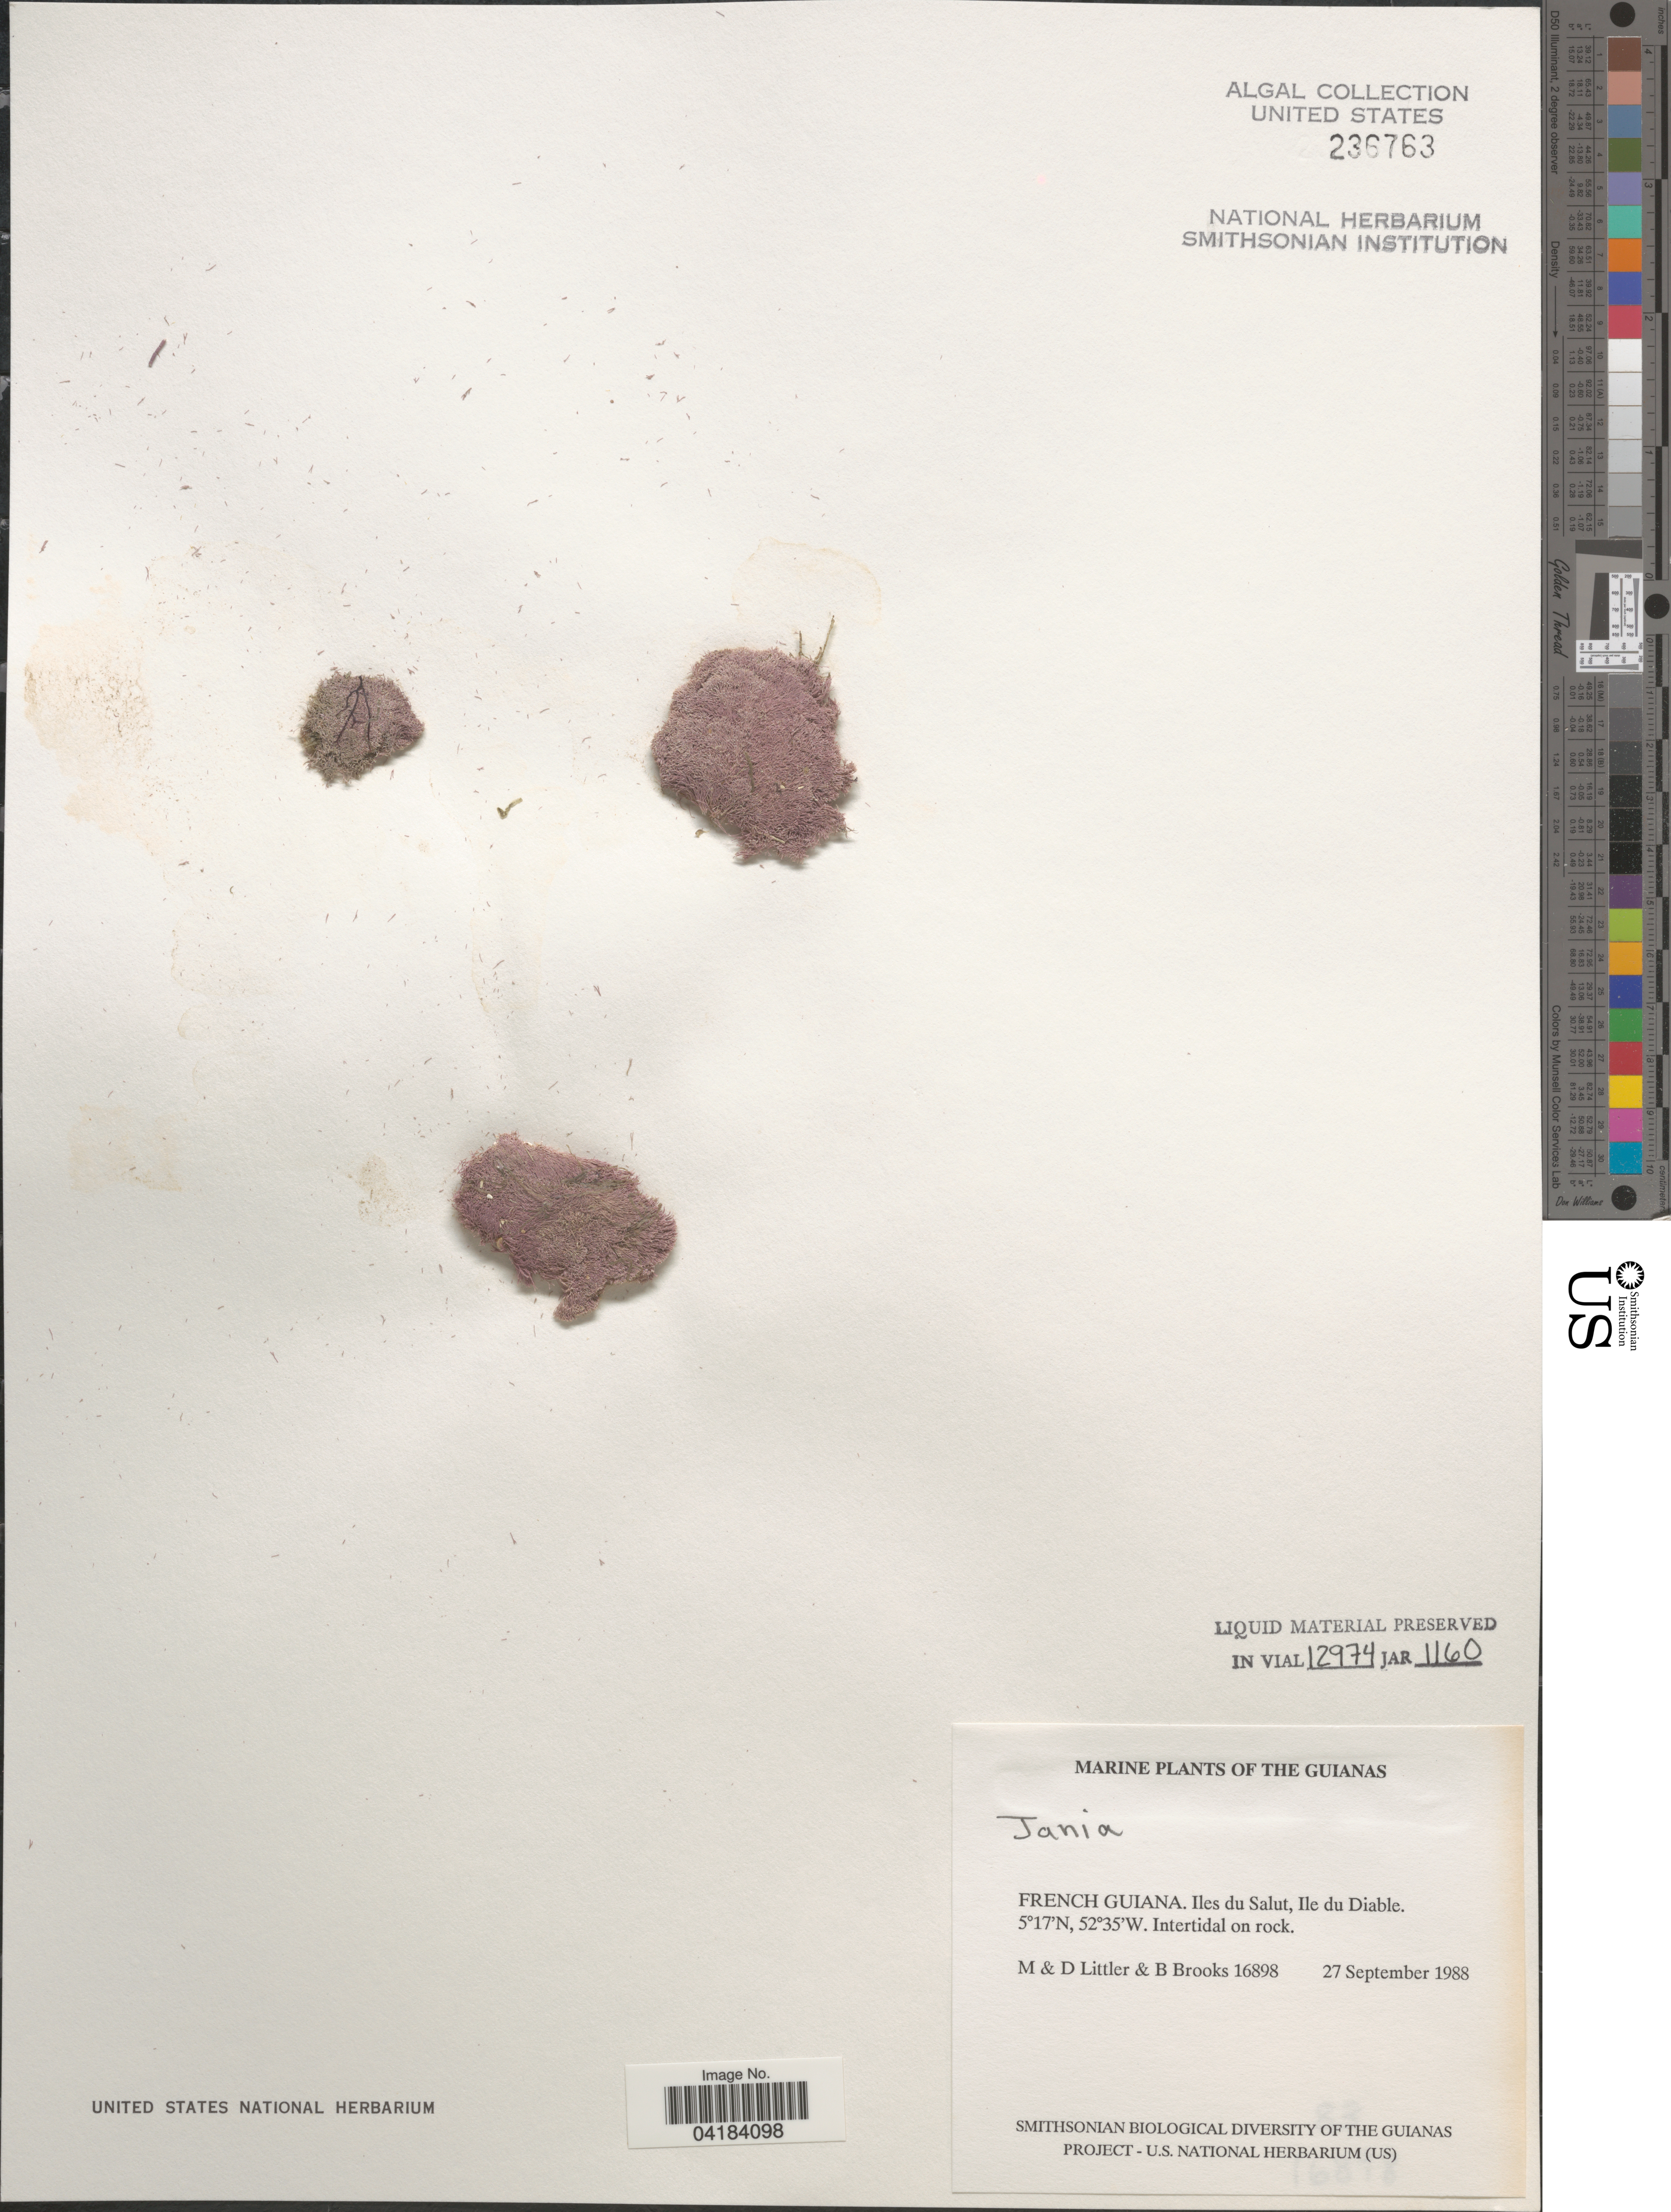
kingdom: Plantae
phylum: Rhodophyta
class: Florideophyceae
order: Corallinales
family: Corallinaceae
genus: Jania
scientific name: Jania sp.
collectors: M. Littler, D. S. Littler & B. Brooks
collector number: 16898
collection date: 1988-09-27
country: French Guiana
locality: The Guianas. Iles du Salut, Ile du Diable.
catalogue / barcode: US 236763